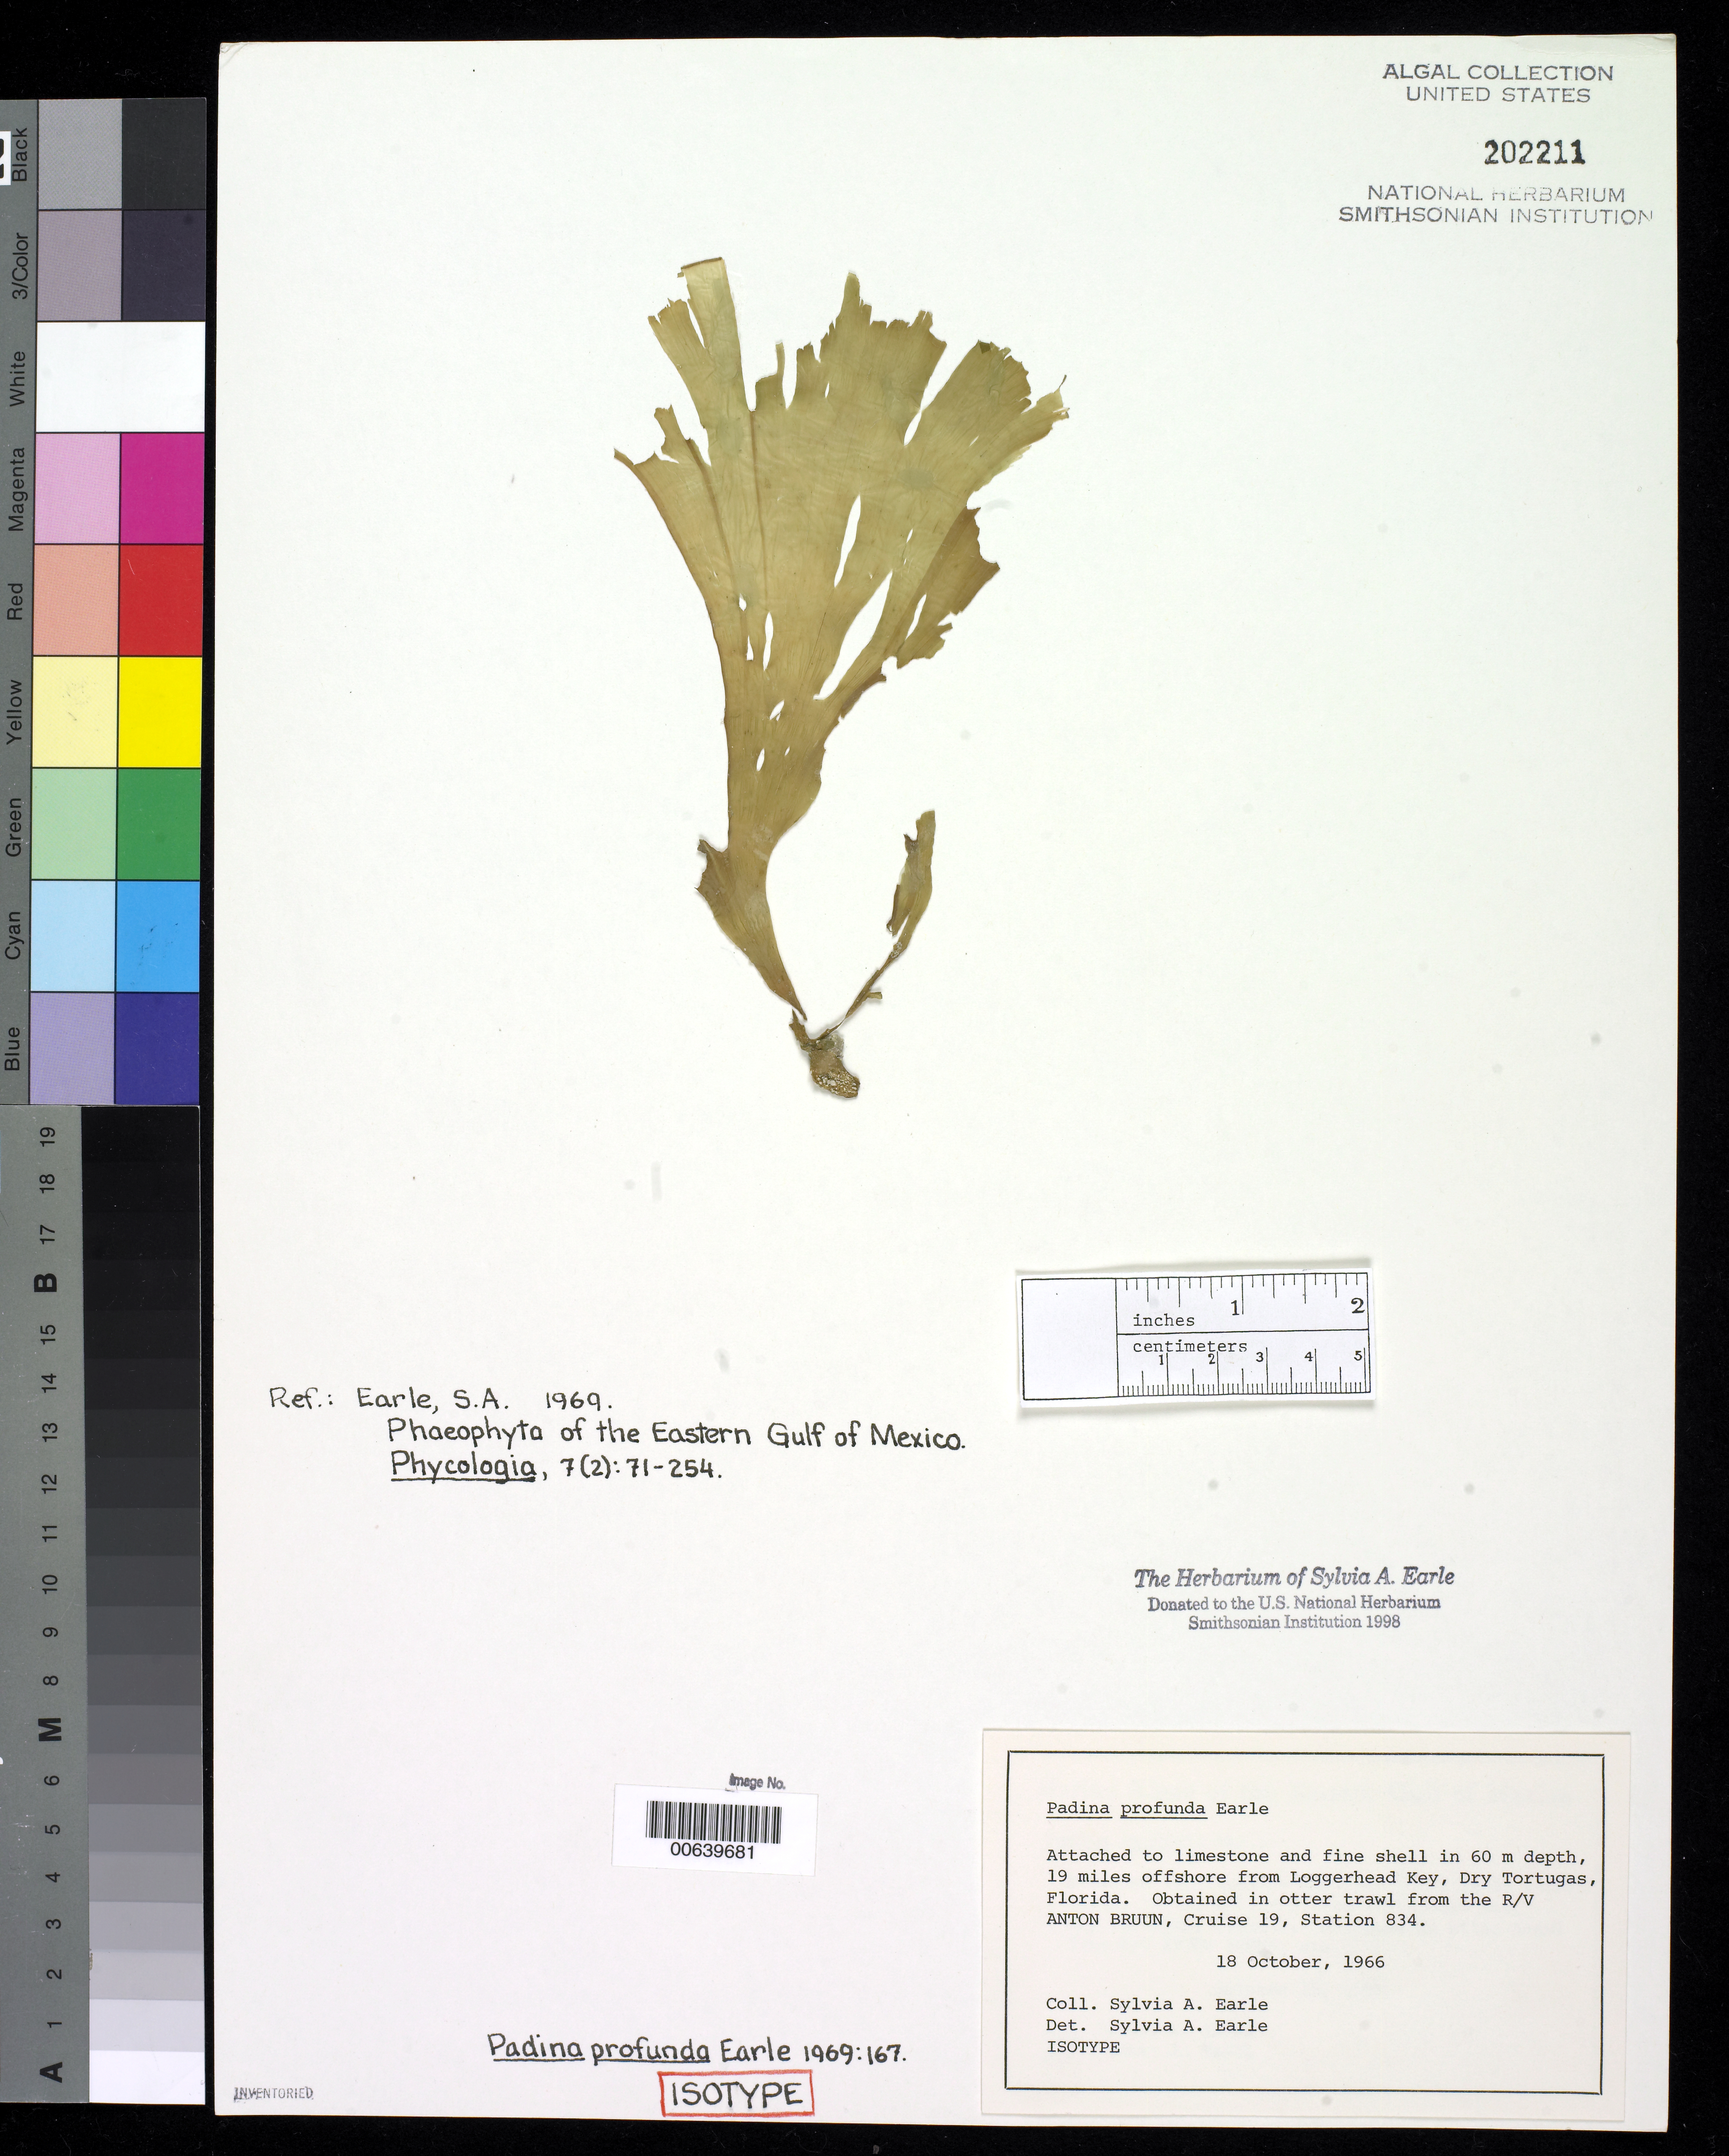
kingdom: Chromista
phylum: Ochrophyta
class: Phaeophyceae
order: Dictyotales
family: Dictyotaceae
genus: Padina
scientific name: Padina profunda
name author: S.A. Earle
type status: Isotype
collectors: S. A. Earle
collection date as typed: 18 Oct 1966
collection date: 1966-10-18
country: United States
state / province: Florida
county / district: Monroe County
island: Dry Tortugas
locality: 19 miles off Loggerhead Key.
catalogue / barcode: US 202211